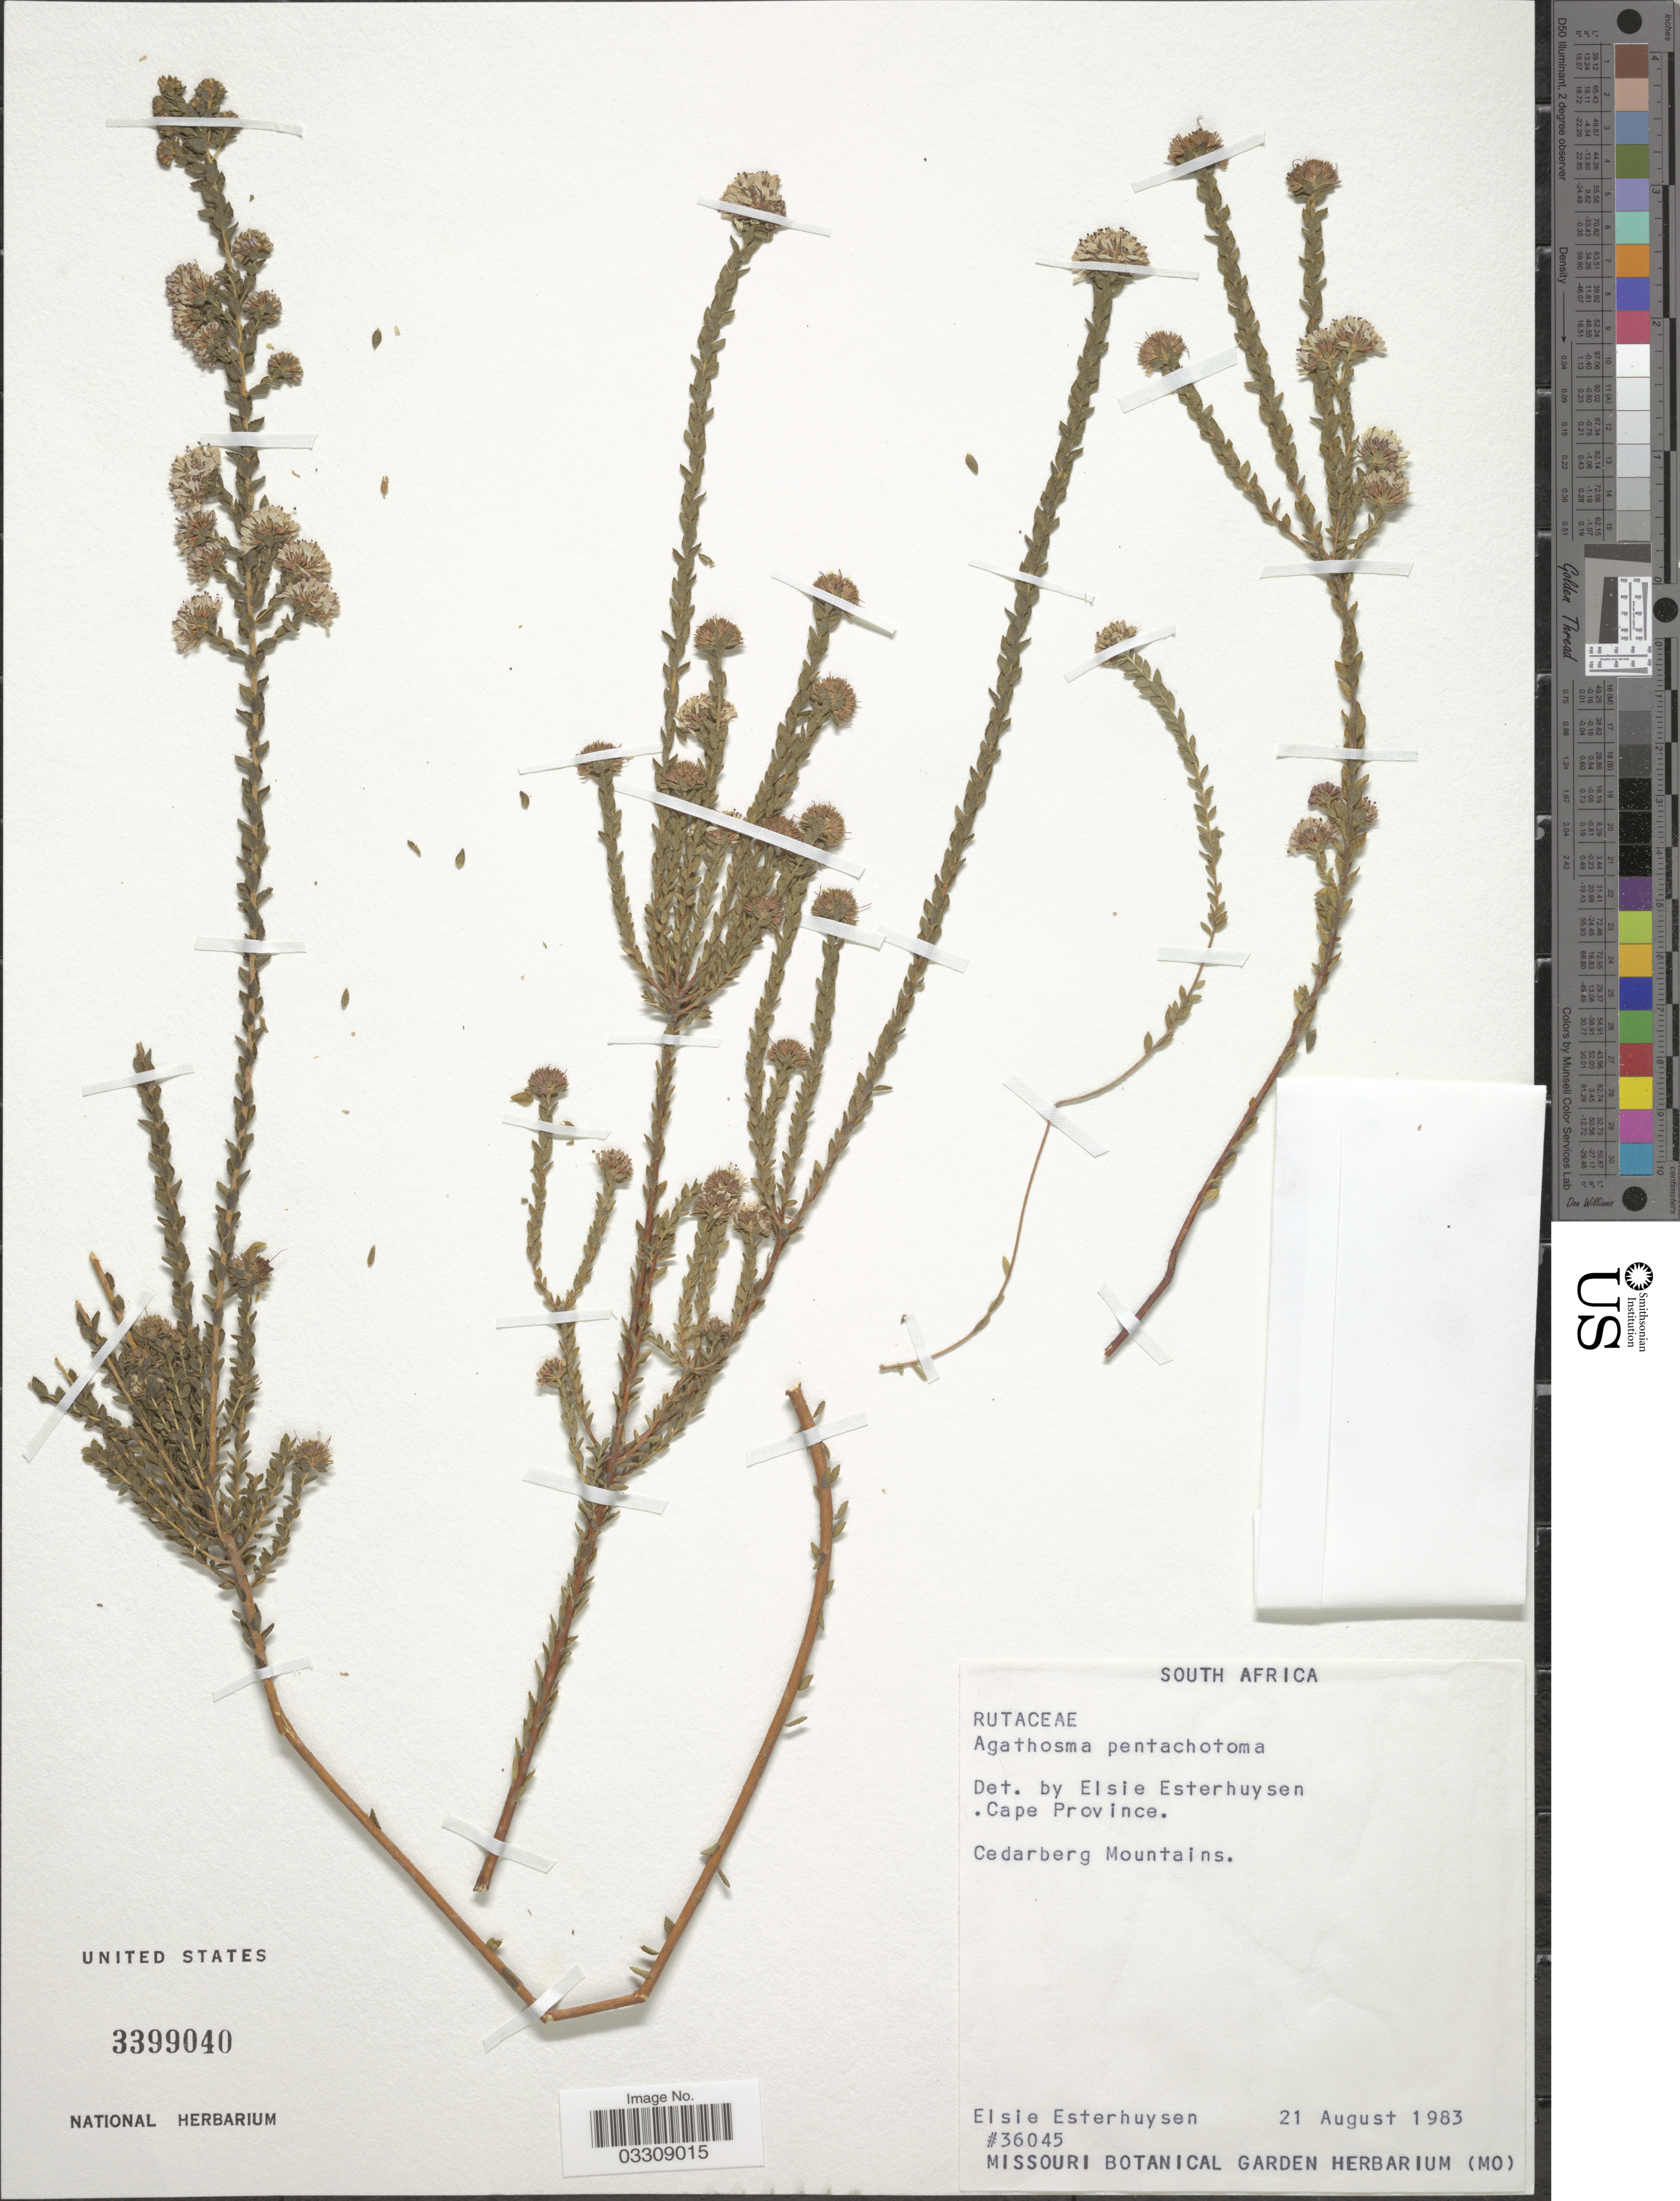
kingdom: Plantae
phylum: Tracheophyta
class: Magnoliopsida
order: Sapindales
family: Rutaceae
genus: Agathosma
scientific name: Agathosma pentachotoma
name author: E. Mey. ex Sond.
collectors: E. E. Esterhuysen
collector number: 36045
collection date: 1983-08-21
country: South Africa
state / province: Western Cape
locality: Cedarberg Mountains.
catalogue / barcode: US 3399040